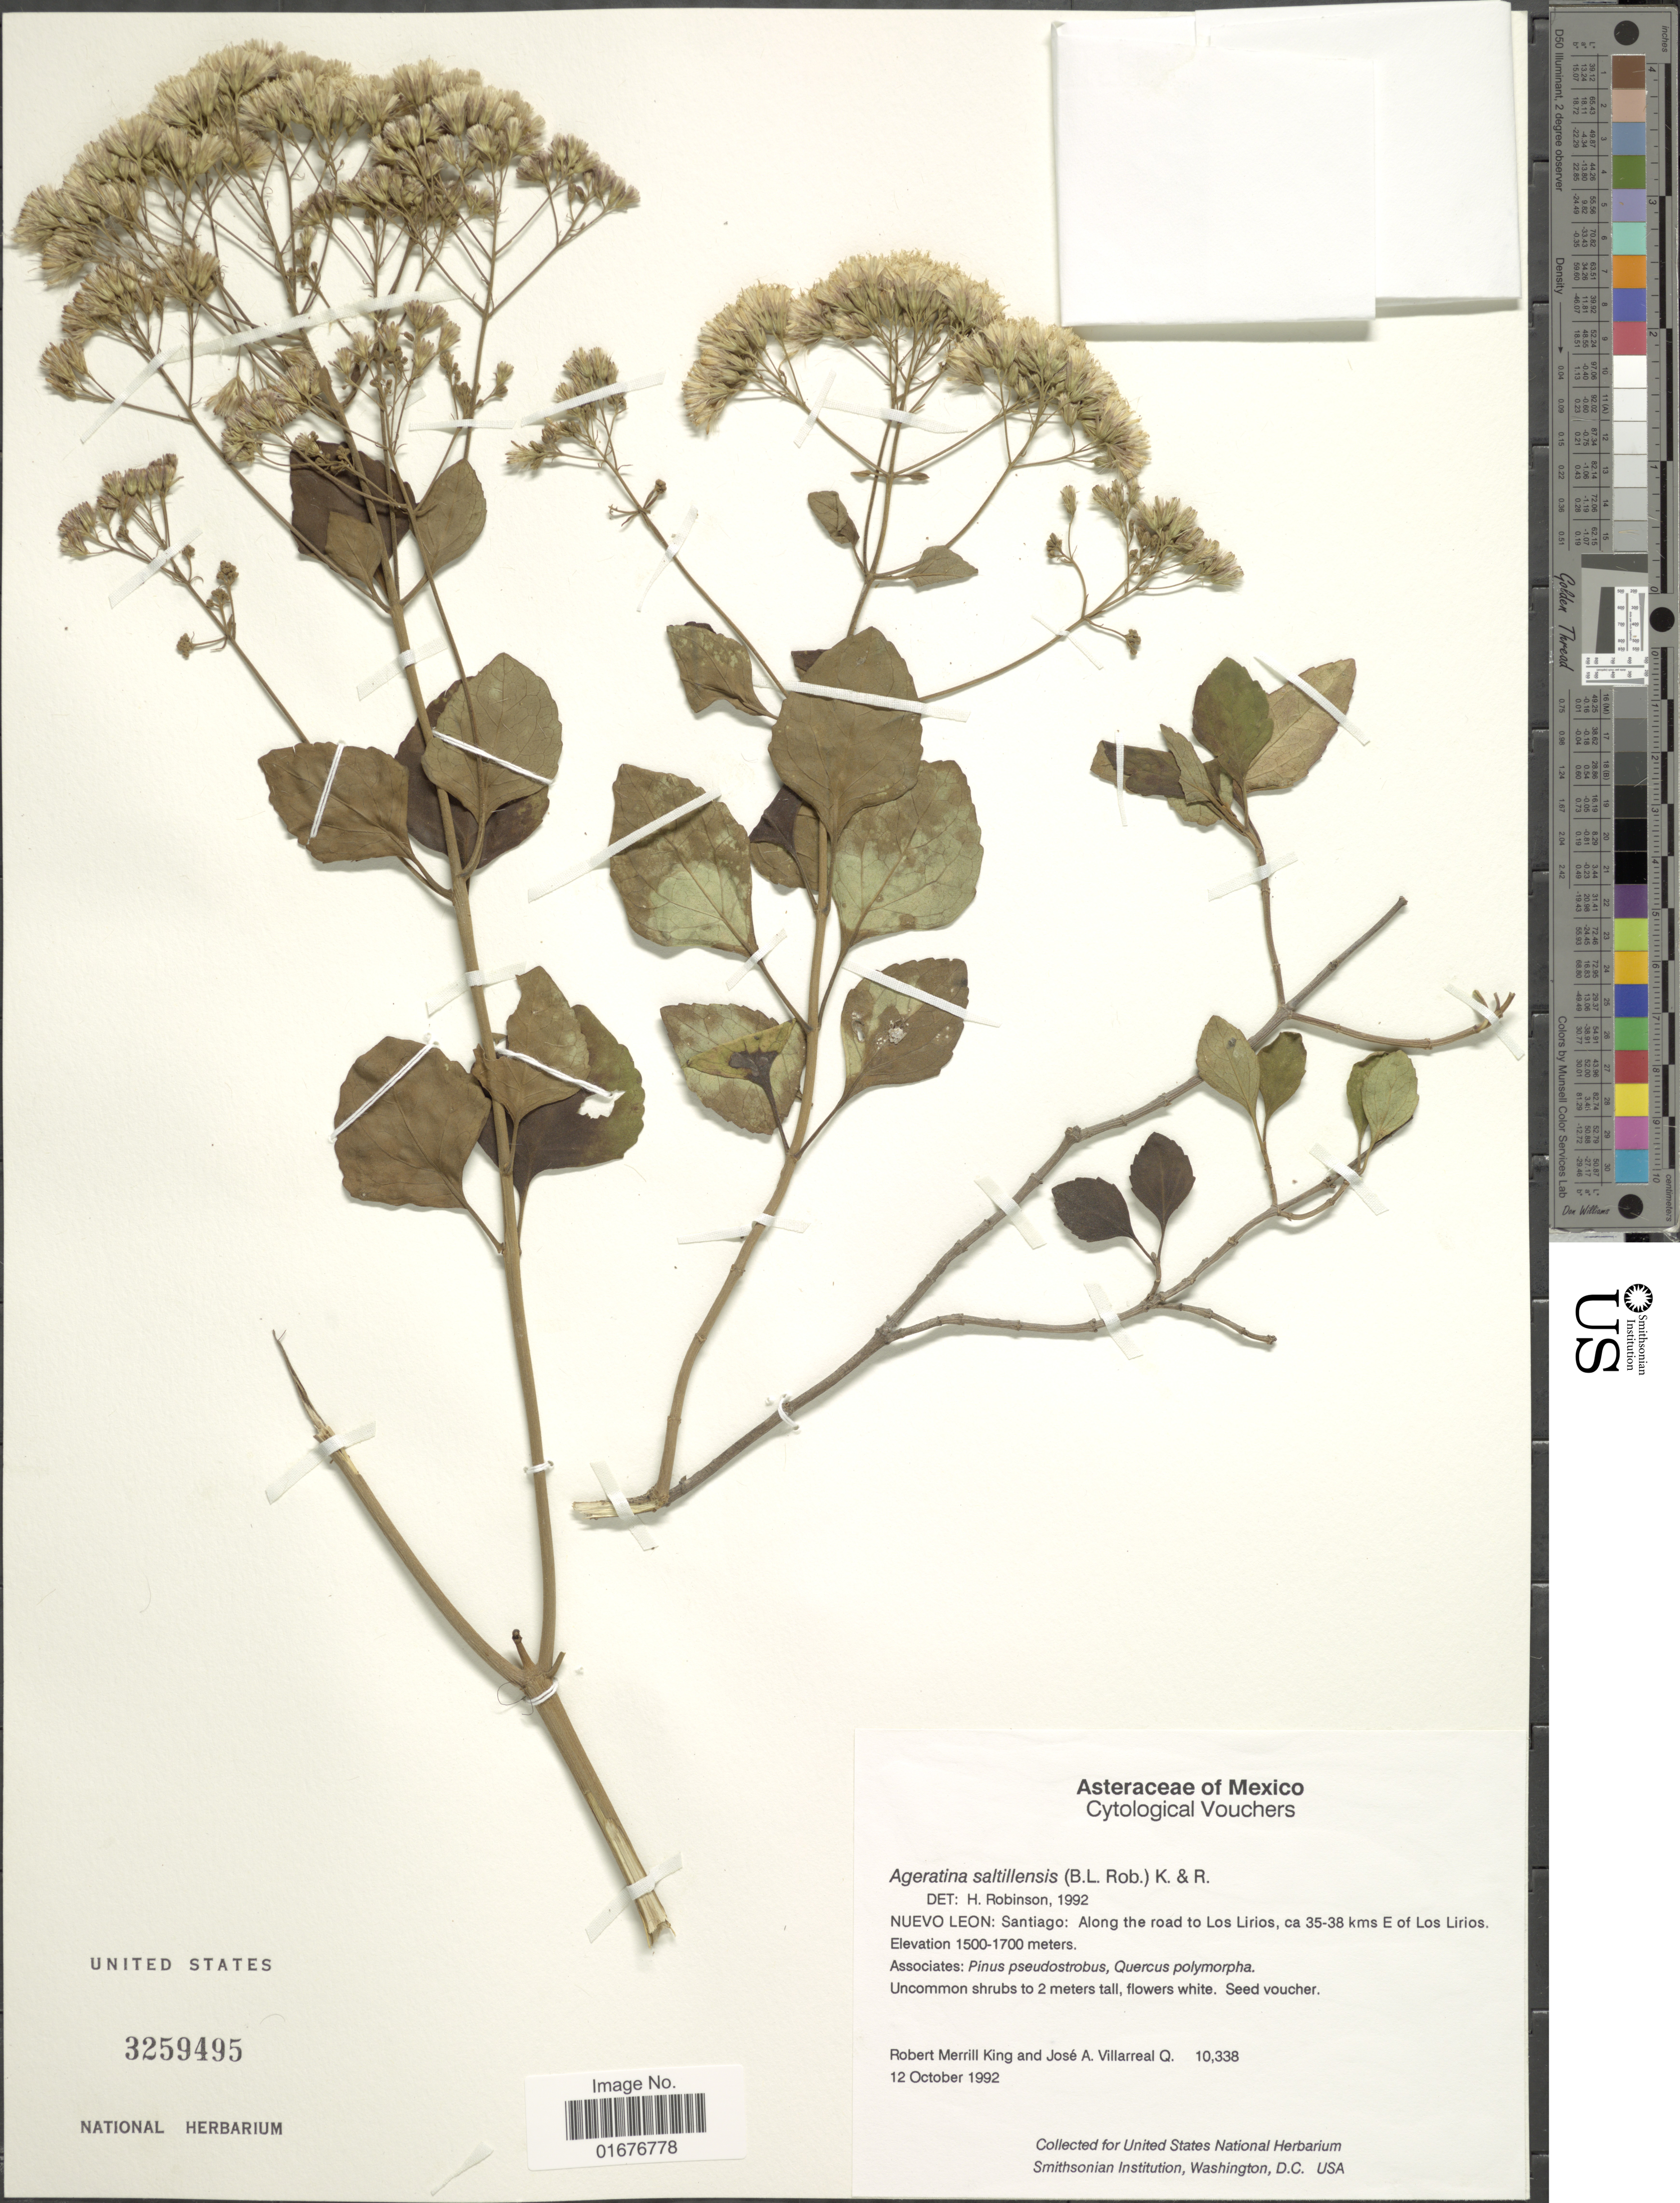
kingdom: Plantae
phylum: Tracheophyta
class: Magnoliopsida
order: Asterales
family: Asteraceae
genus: Ageratina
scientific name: Ageratina saltillensis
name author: (B.L. Rob.) R.M. King & H. Rob.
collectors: R. M. King & J. Villarreal-Quintanilla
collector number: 10338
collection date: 1992-10-12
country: Mexico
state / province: Nuevo León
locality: Santiago: along the road to Los Lirios, ca 35-38 kms E of Los Lirios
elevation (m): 1500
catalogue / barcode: US 3259495